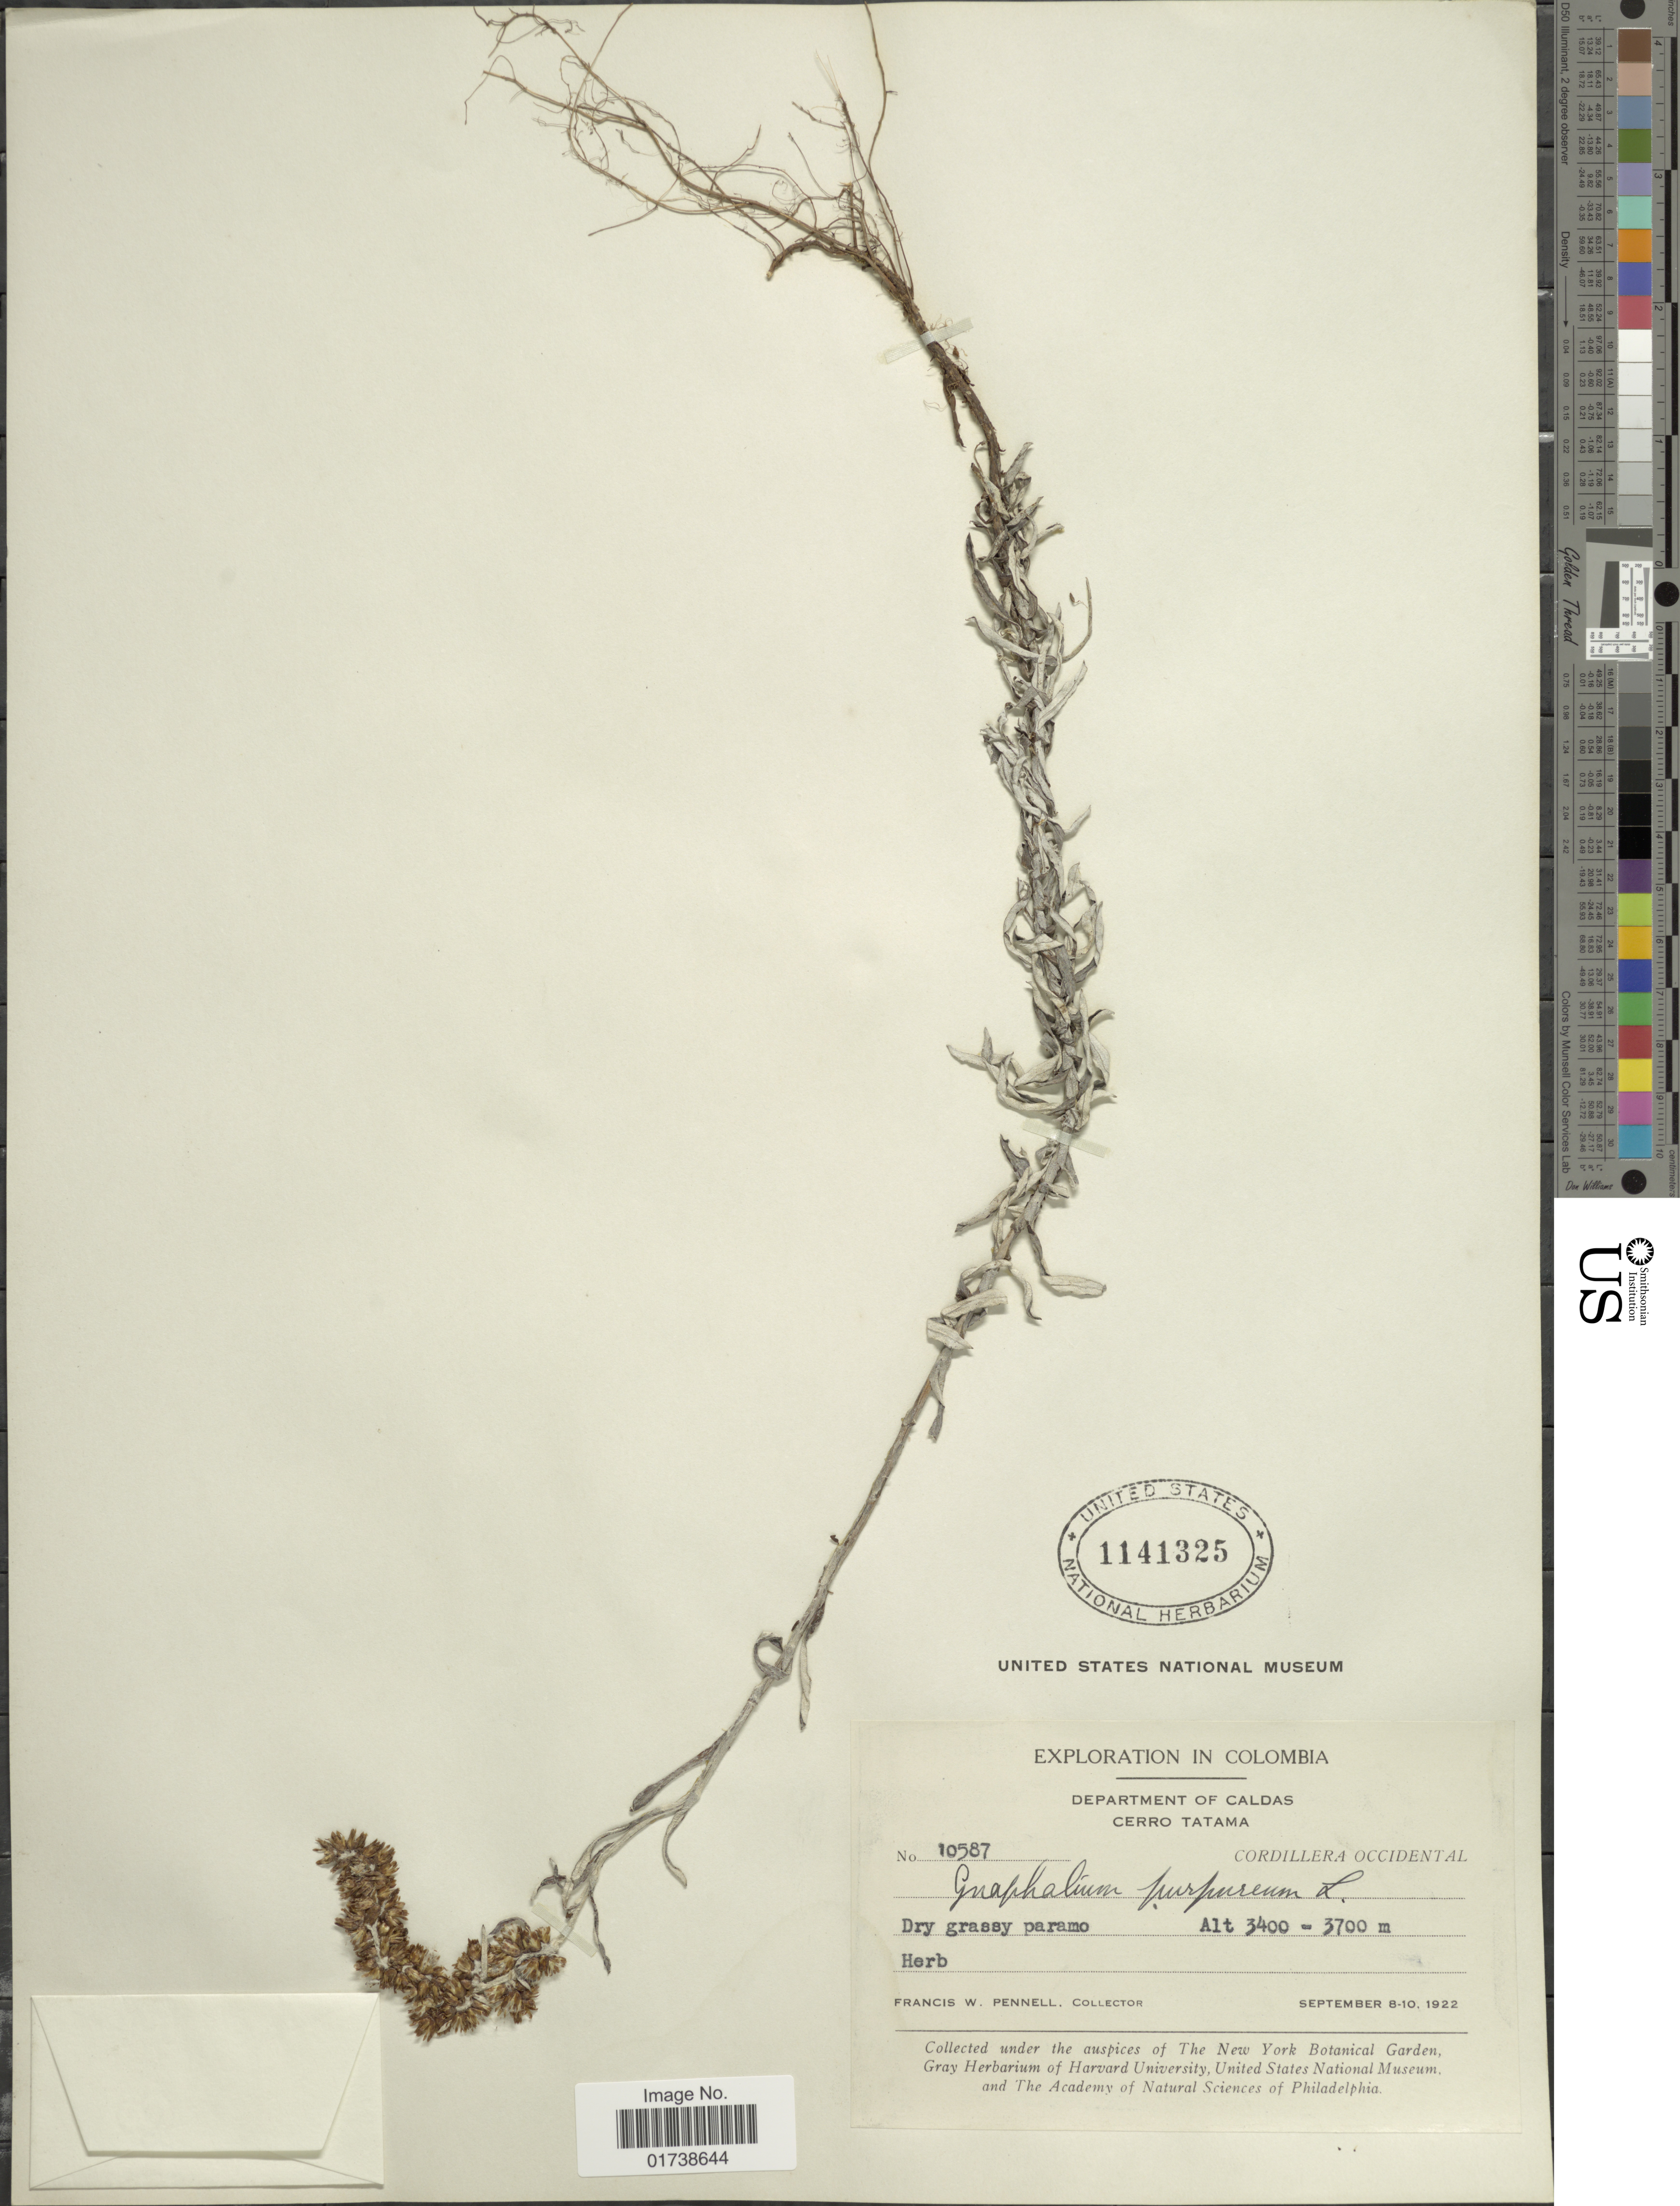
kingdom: Plantae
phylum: Tracheophyta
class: Magnoliopsida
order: Asterales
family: Asteraceae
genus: Gamochaeta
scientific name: Gamochaeta purpurea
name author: (L.) Cabrera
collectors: F. W. Pennell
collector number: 10587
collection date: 1922-09-08/1922-09-10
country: Colombia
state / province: Caldas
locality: Cerro Tatama, Cordillera Occidental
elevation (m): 3400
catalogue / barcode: US 1141325